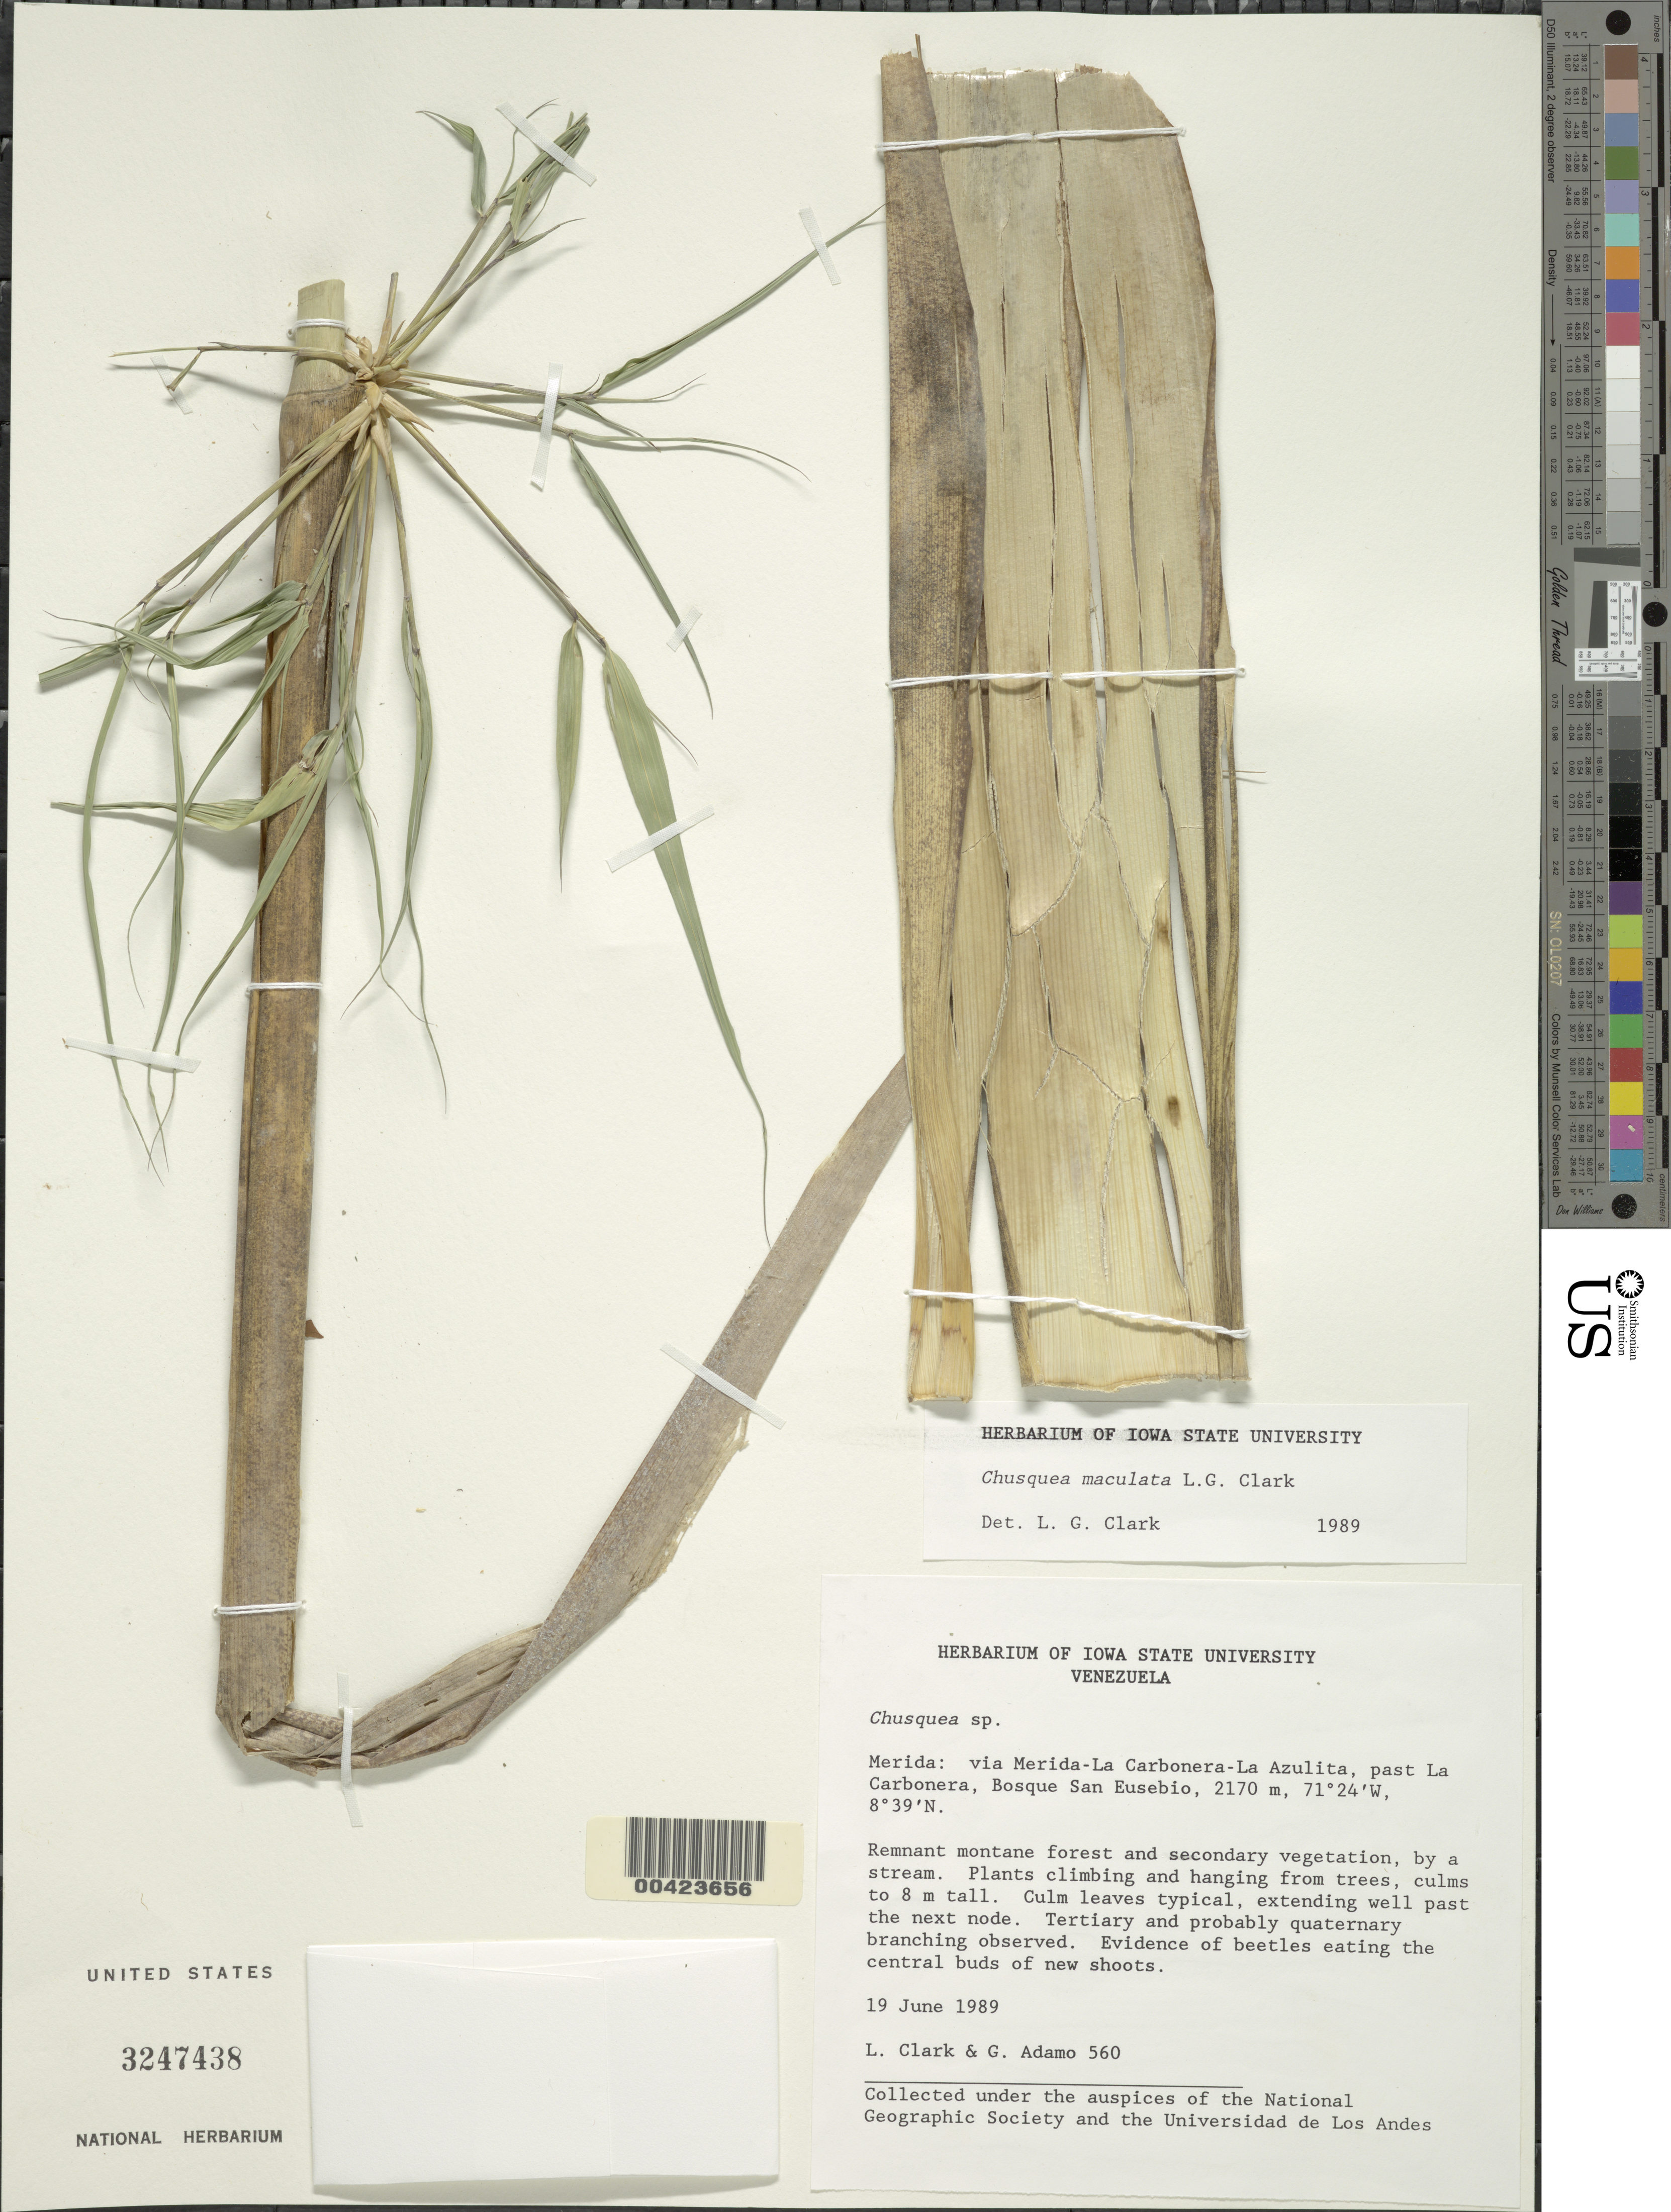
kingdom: Plantae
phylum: Tracheophyta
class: Liliopsida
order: Poales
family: Poaceae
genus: Chusquea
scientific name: Chusquea maculata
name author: L.G. Clark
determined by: Clark, Lynn G., (ISC), Iowa State University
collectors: L. G. Clark & G. Adamo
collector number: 560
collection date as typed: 19 Jun 1989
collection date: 1989-06-19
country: Venezuela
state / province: Mérida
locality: Via merida - la carbonera - la azulita, past la carbonera, bosque san eusebio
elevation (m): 2170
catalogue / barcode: US 3247438